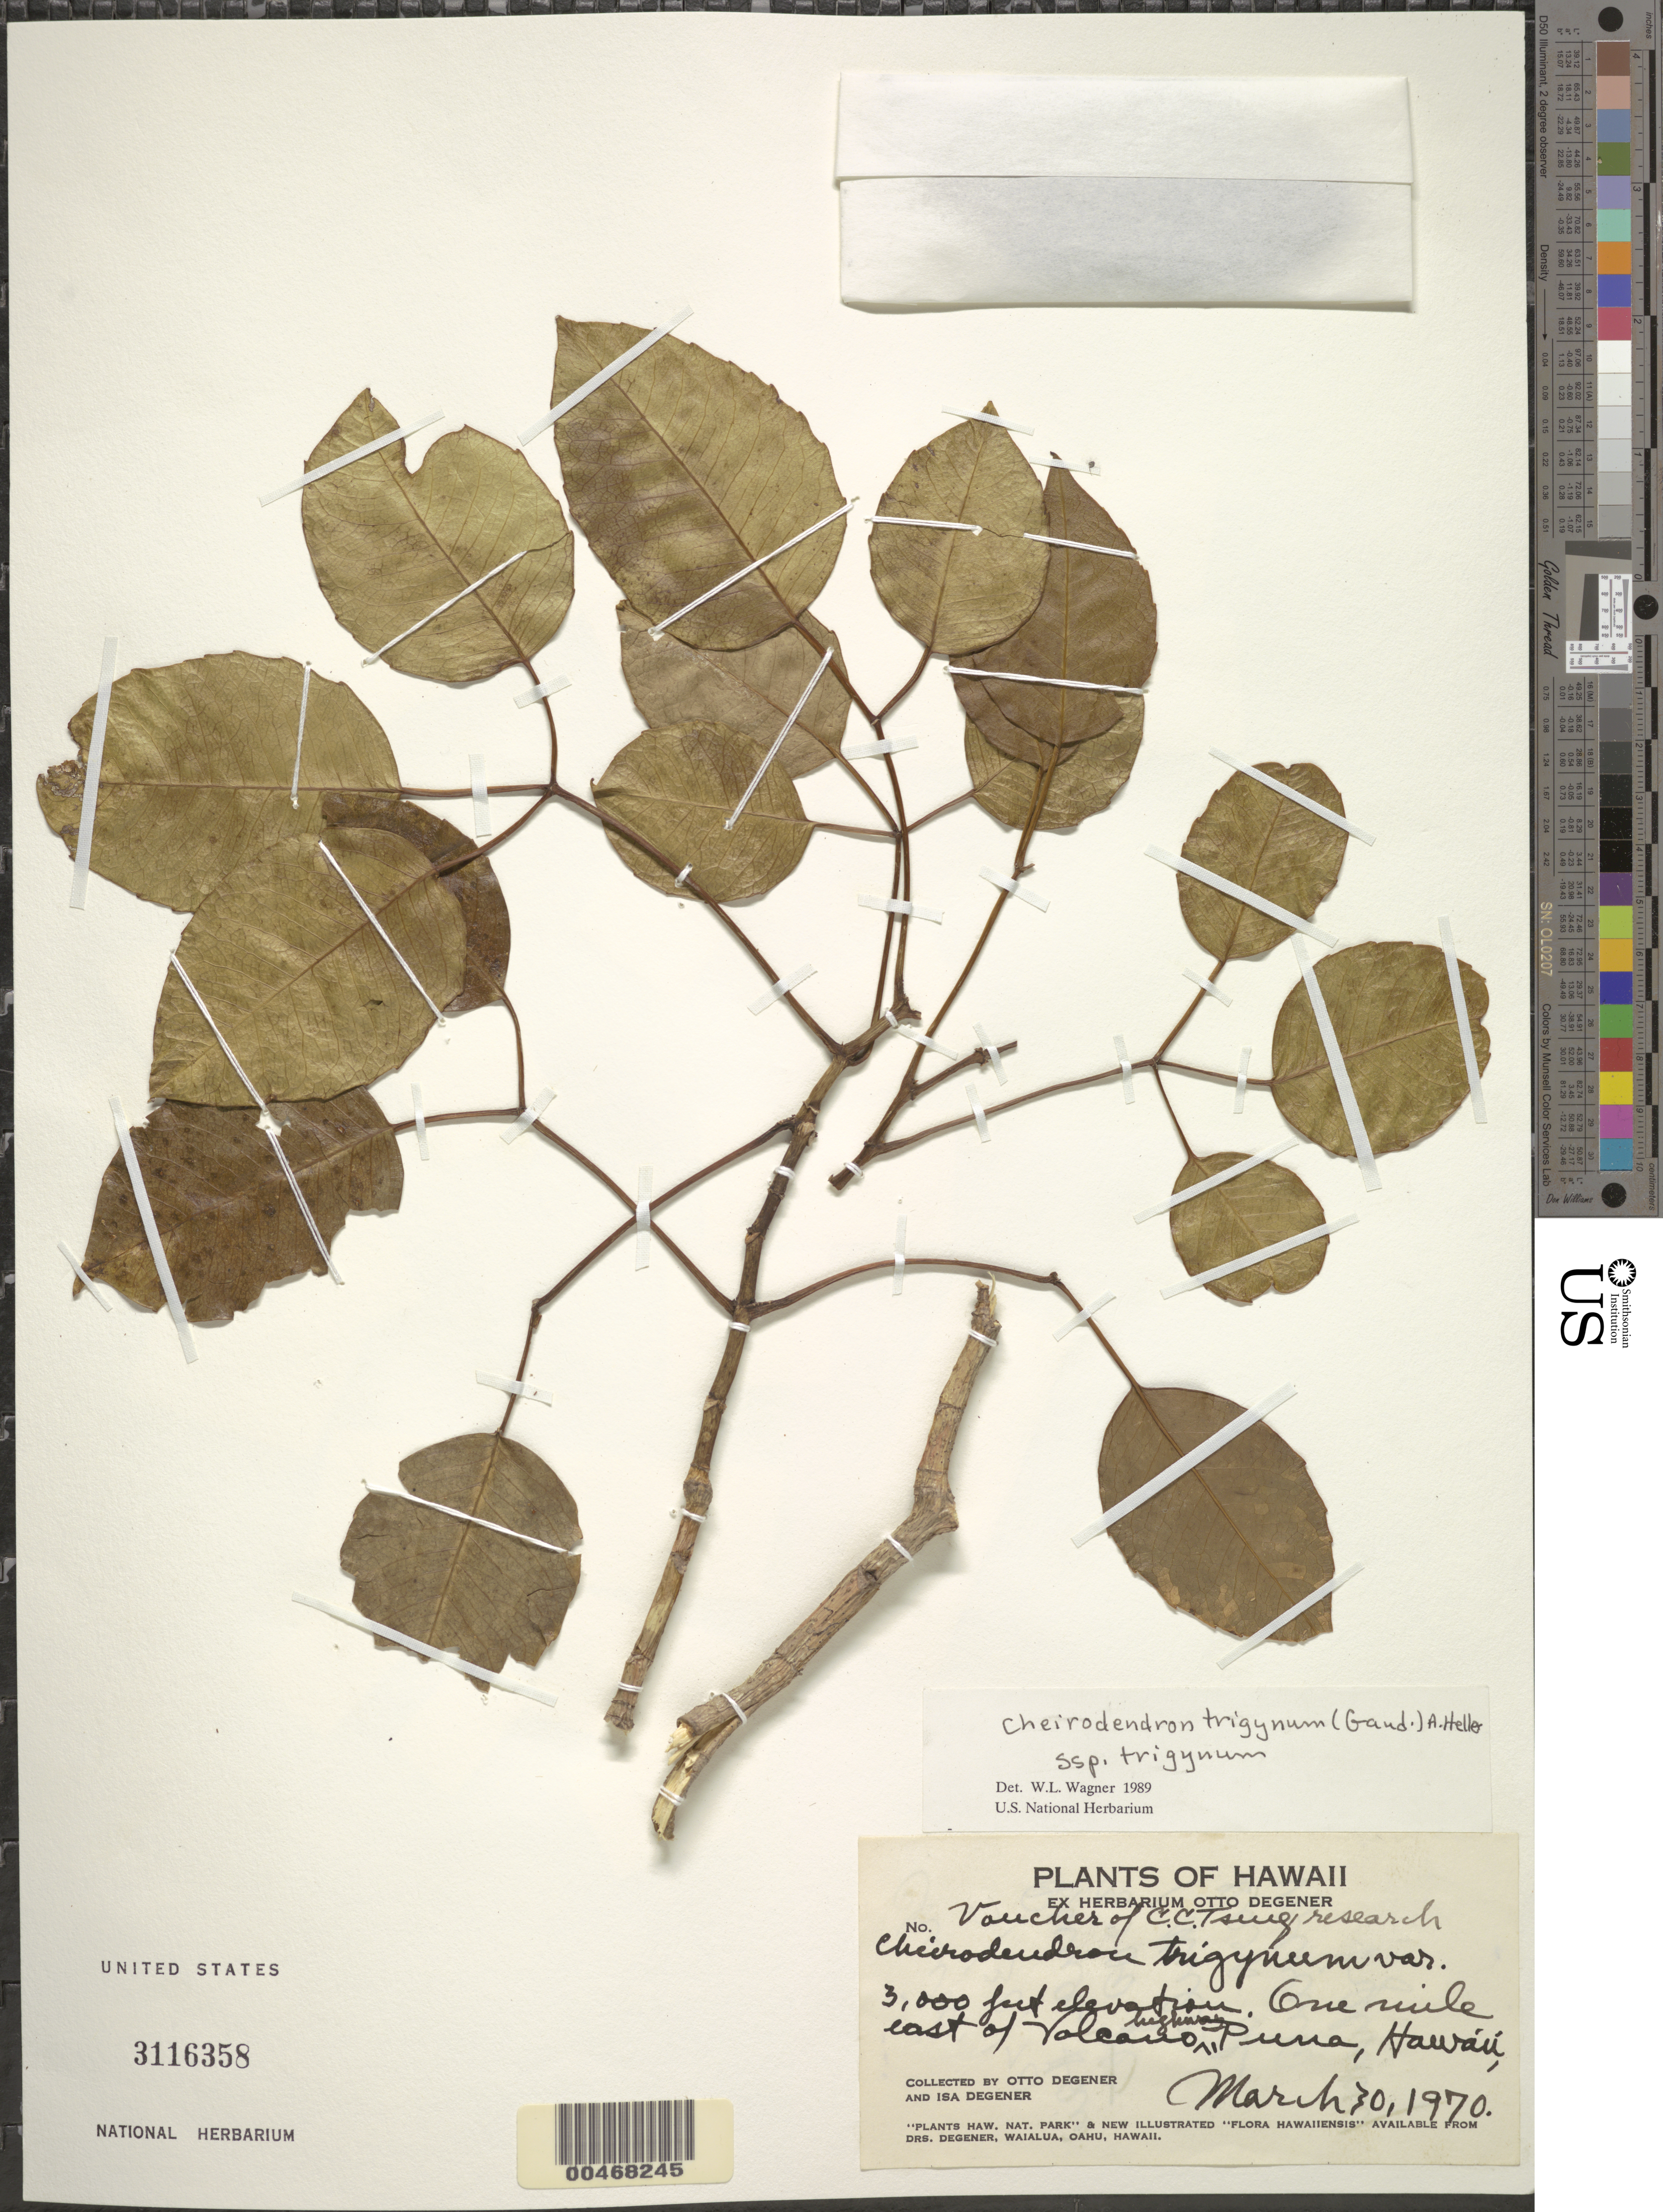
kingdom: Plantae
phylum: Tracheophyta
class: Magnoliopsida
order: Apiales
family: Araliaceae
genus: Cheirodendron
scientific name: Cheirodendron trigynum subsp. trigynum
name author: (Gaudich.) A. Heller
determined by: Wagner, W. L., (BOT), Smithsonian Institution - National Museum of Natural History (UNITED STATES)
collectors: O. Degener & I. Degener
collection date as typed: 30 Mar 1970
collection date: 1970-03-30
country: United States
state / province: Hawaii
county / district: Hawaii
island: Hawaii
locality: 1 mi E of Volcano Highway, Puna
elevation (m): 914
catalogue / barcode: US 3116358